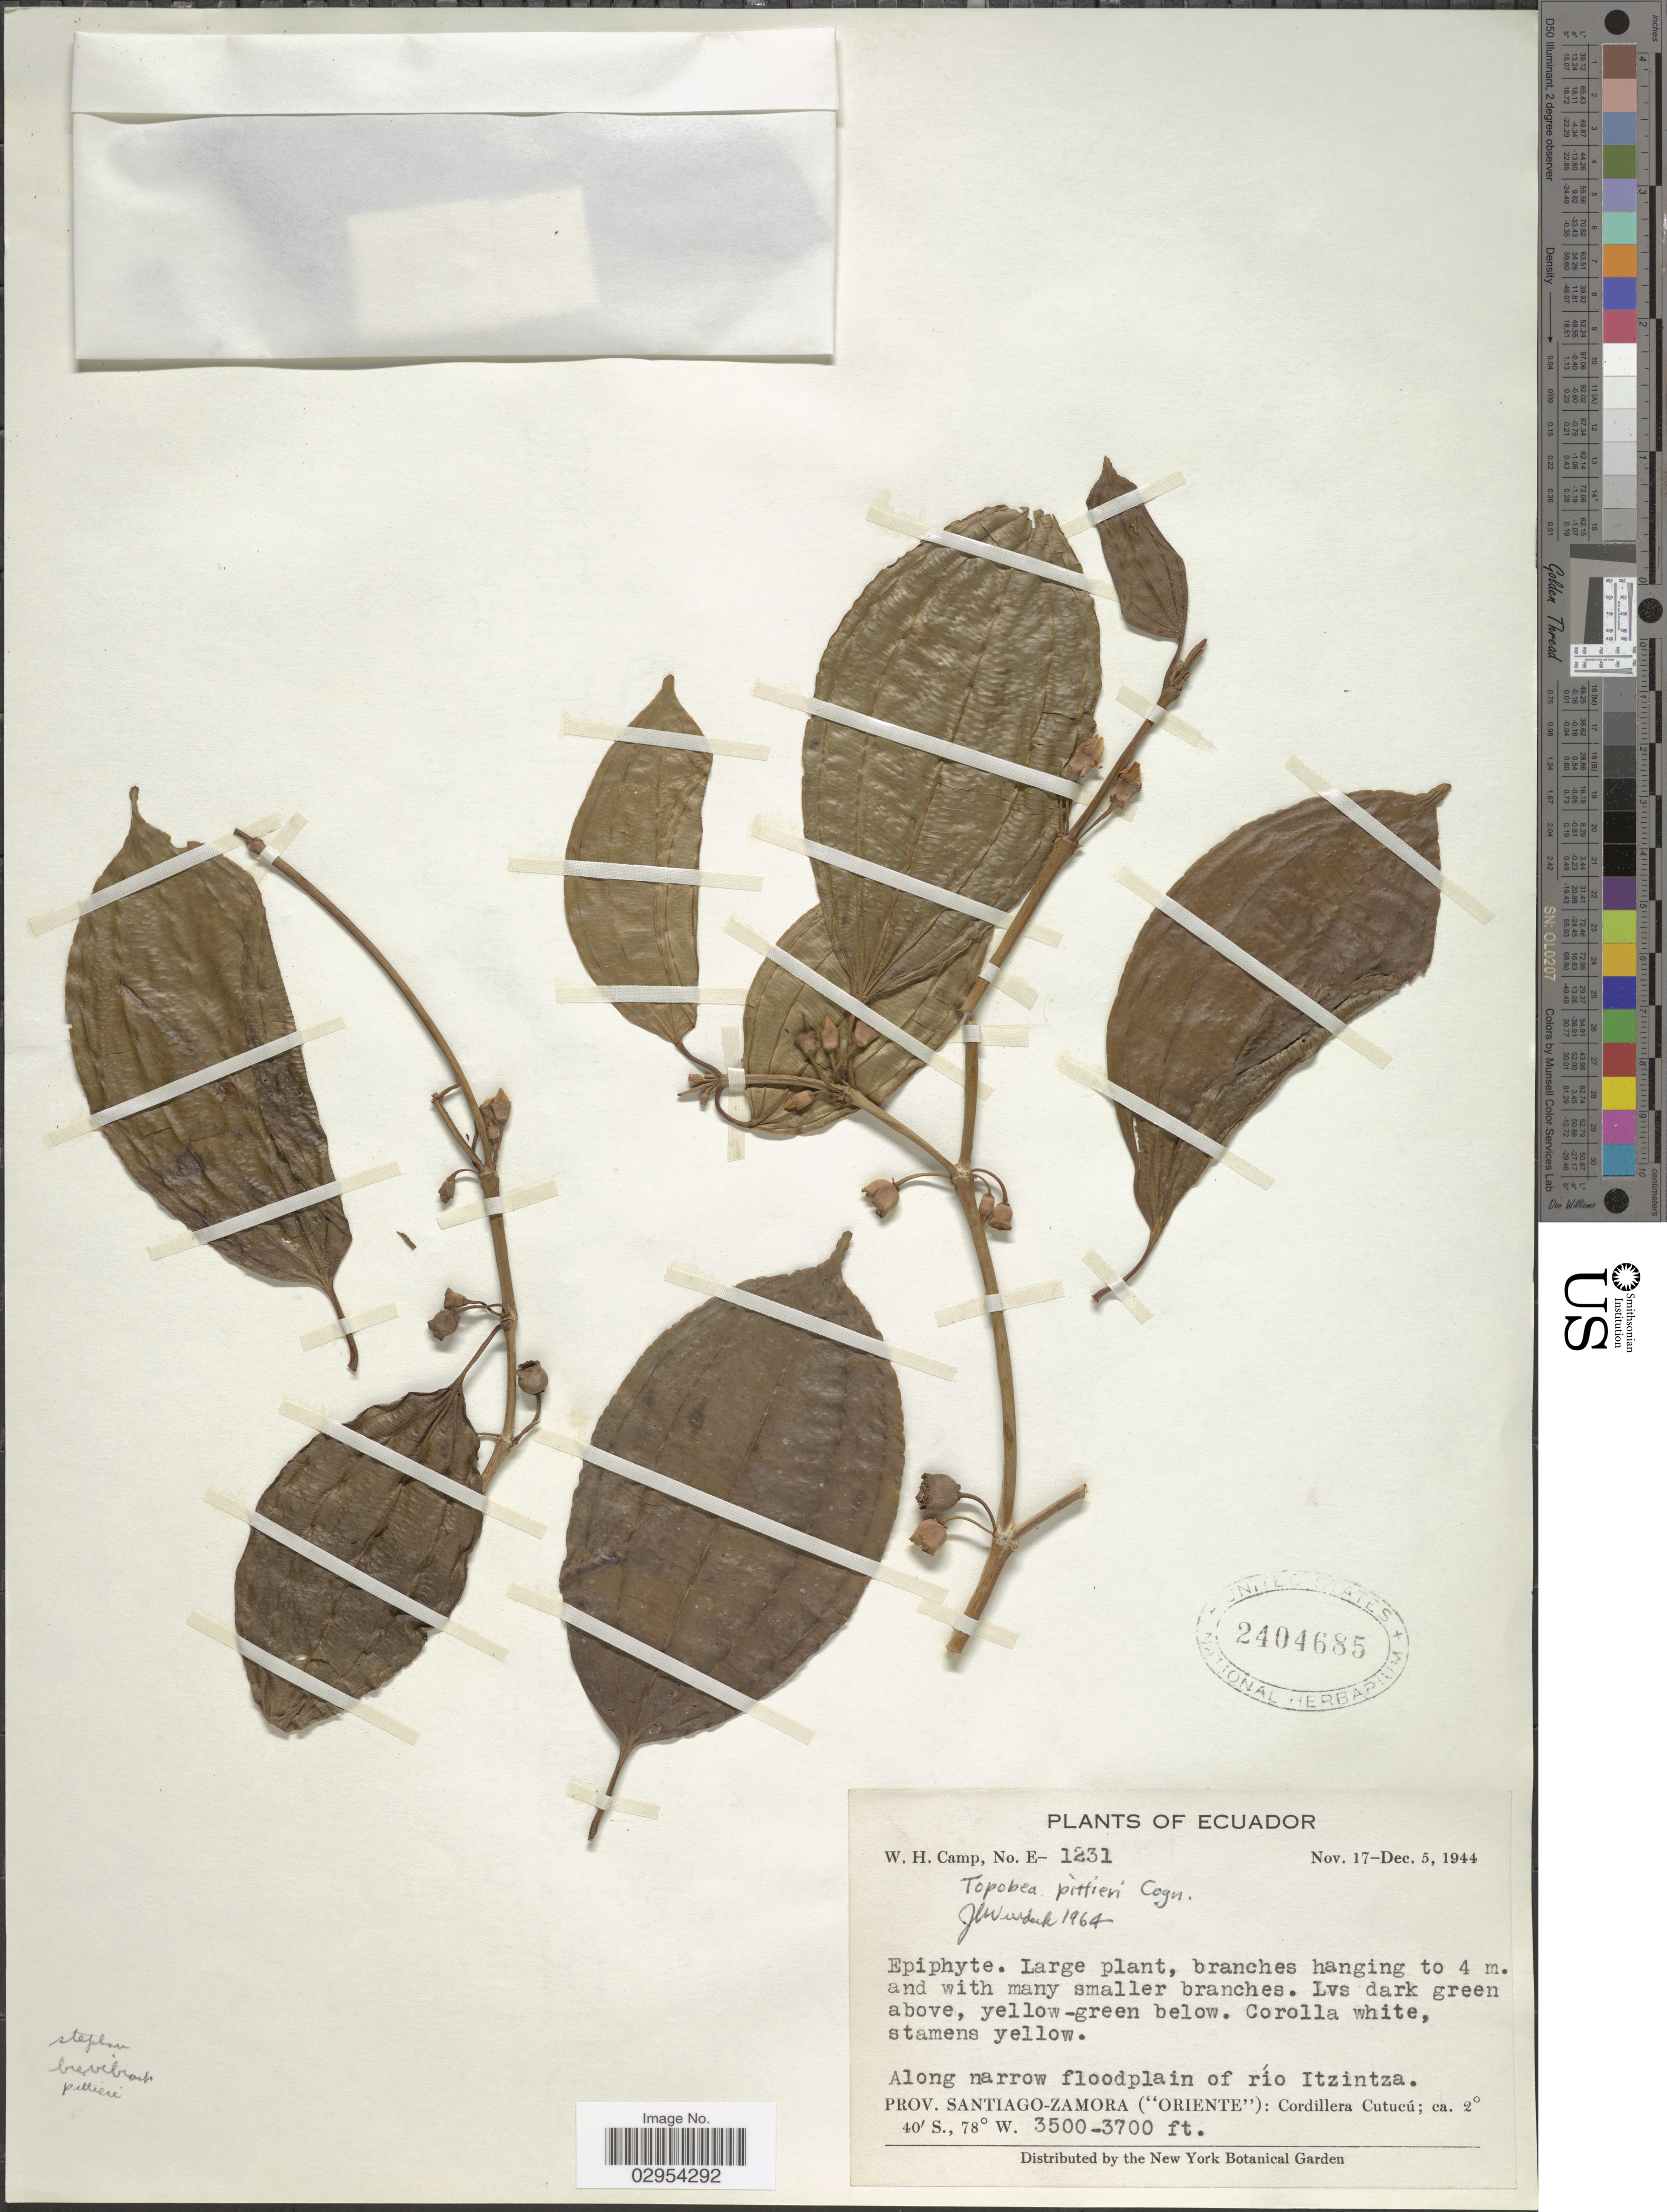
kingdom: Plantae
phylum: Tracheophyta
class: Magnoliopsida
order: Myrtales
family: Melastomataceae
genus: Topobea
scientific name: Topobea pittieri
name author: Cogn.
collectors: W. H. Camp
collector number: E-1231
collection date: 1944-11-17/1944-12-05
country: Ecuador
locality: Along narrow floodplain of río Itzintza, Prov. Santiago-Zamora ("Oriente"): Cordillera Cutucú.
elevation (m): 1067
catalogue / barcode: US 2404685